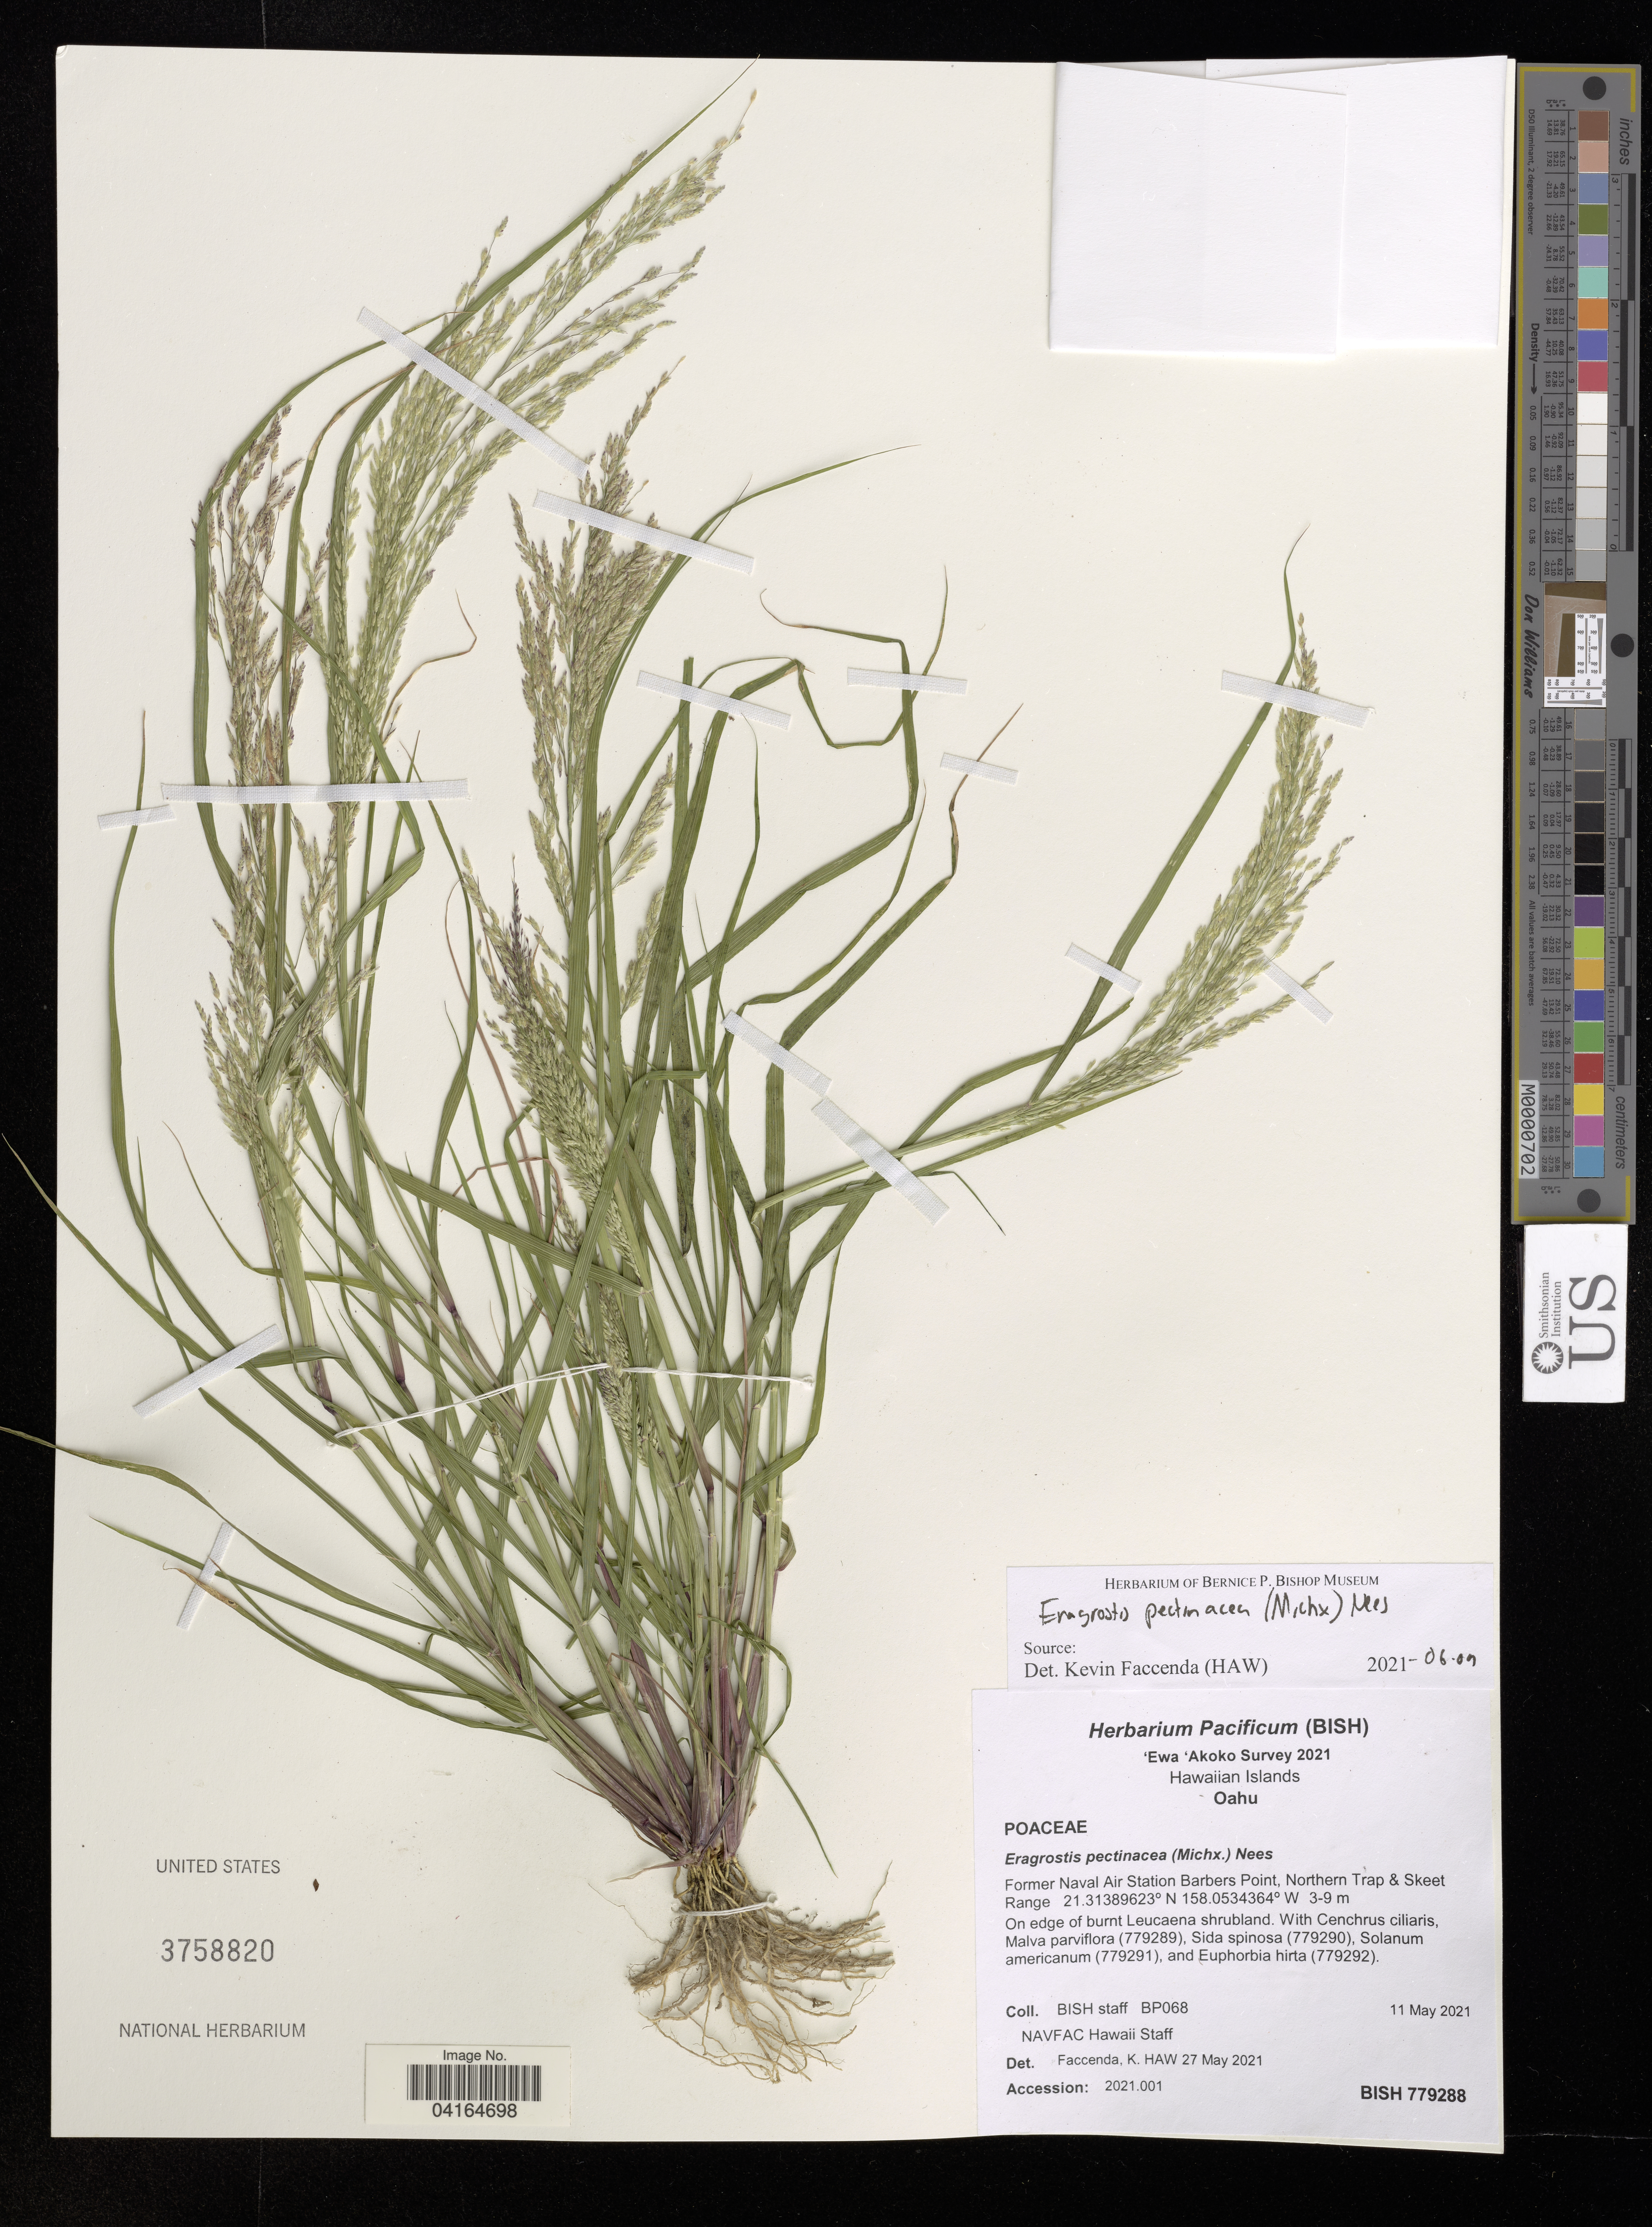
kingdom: Plantae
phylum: Tracheophyta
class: Liliopsida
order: Poales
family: Poaceae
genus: Eragrostis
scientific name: Eragrostis pectinacea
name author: (Michx.) Nees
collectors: Bernice P. Bishop Museum & N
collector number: BP068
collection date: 2021-05-11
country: United States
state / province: Hawaii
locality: Hawaiian Islands. Oahu. Former Naval Air Station Barbers Point, Northern Trap & Skeet Range.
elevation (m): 3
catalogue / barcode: US 3758820